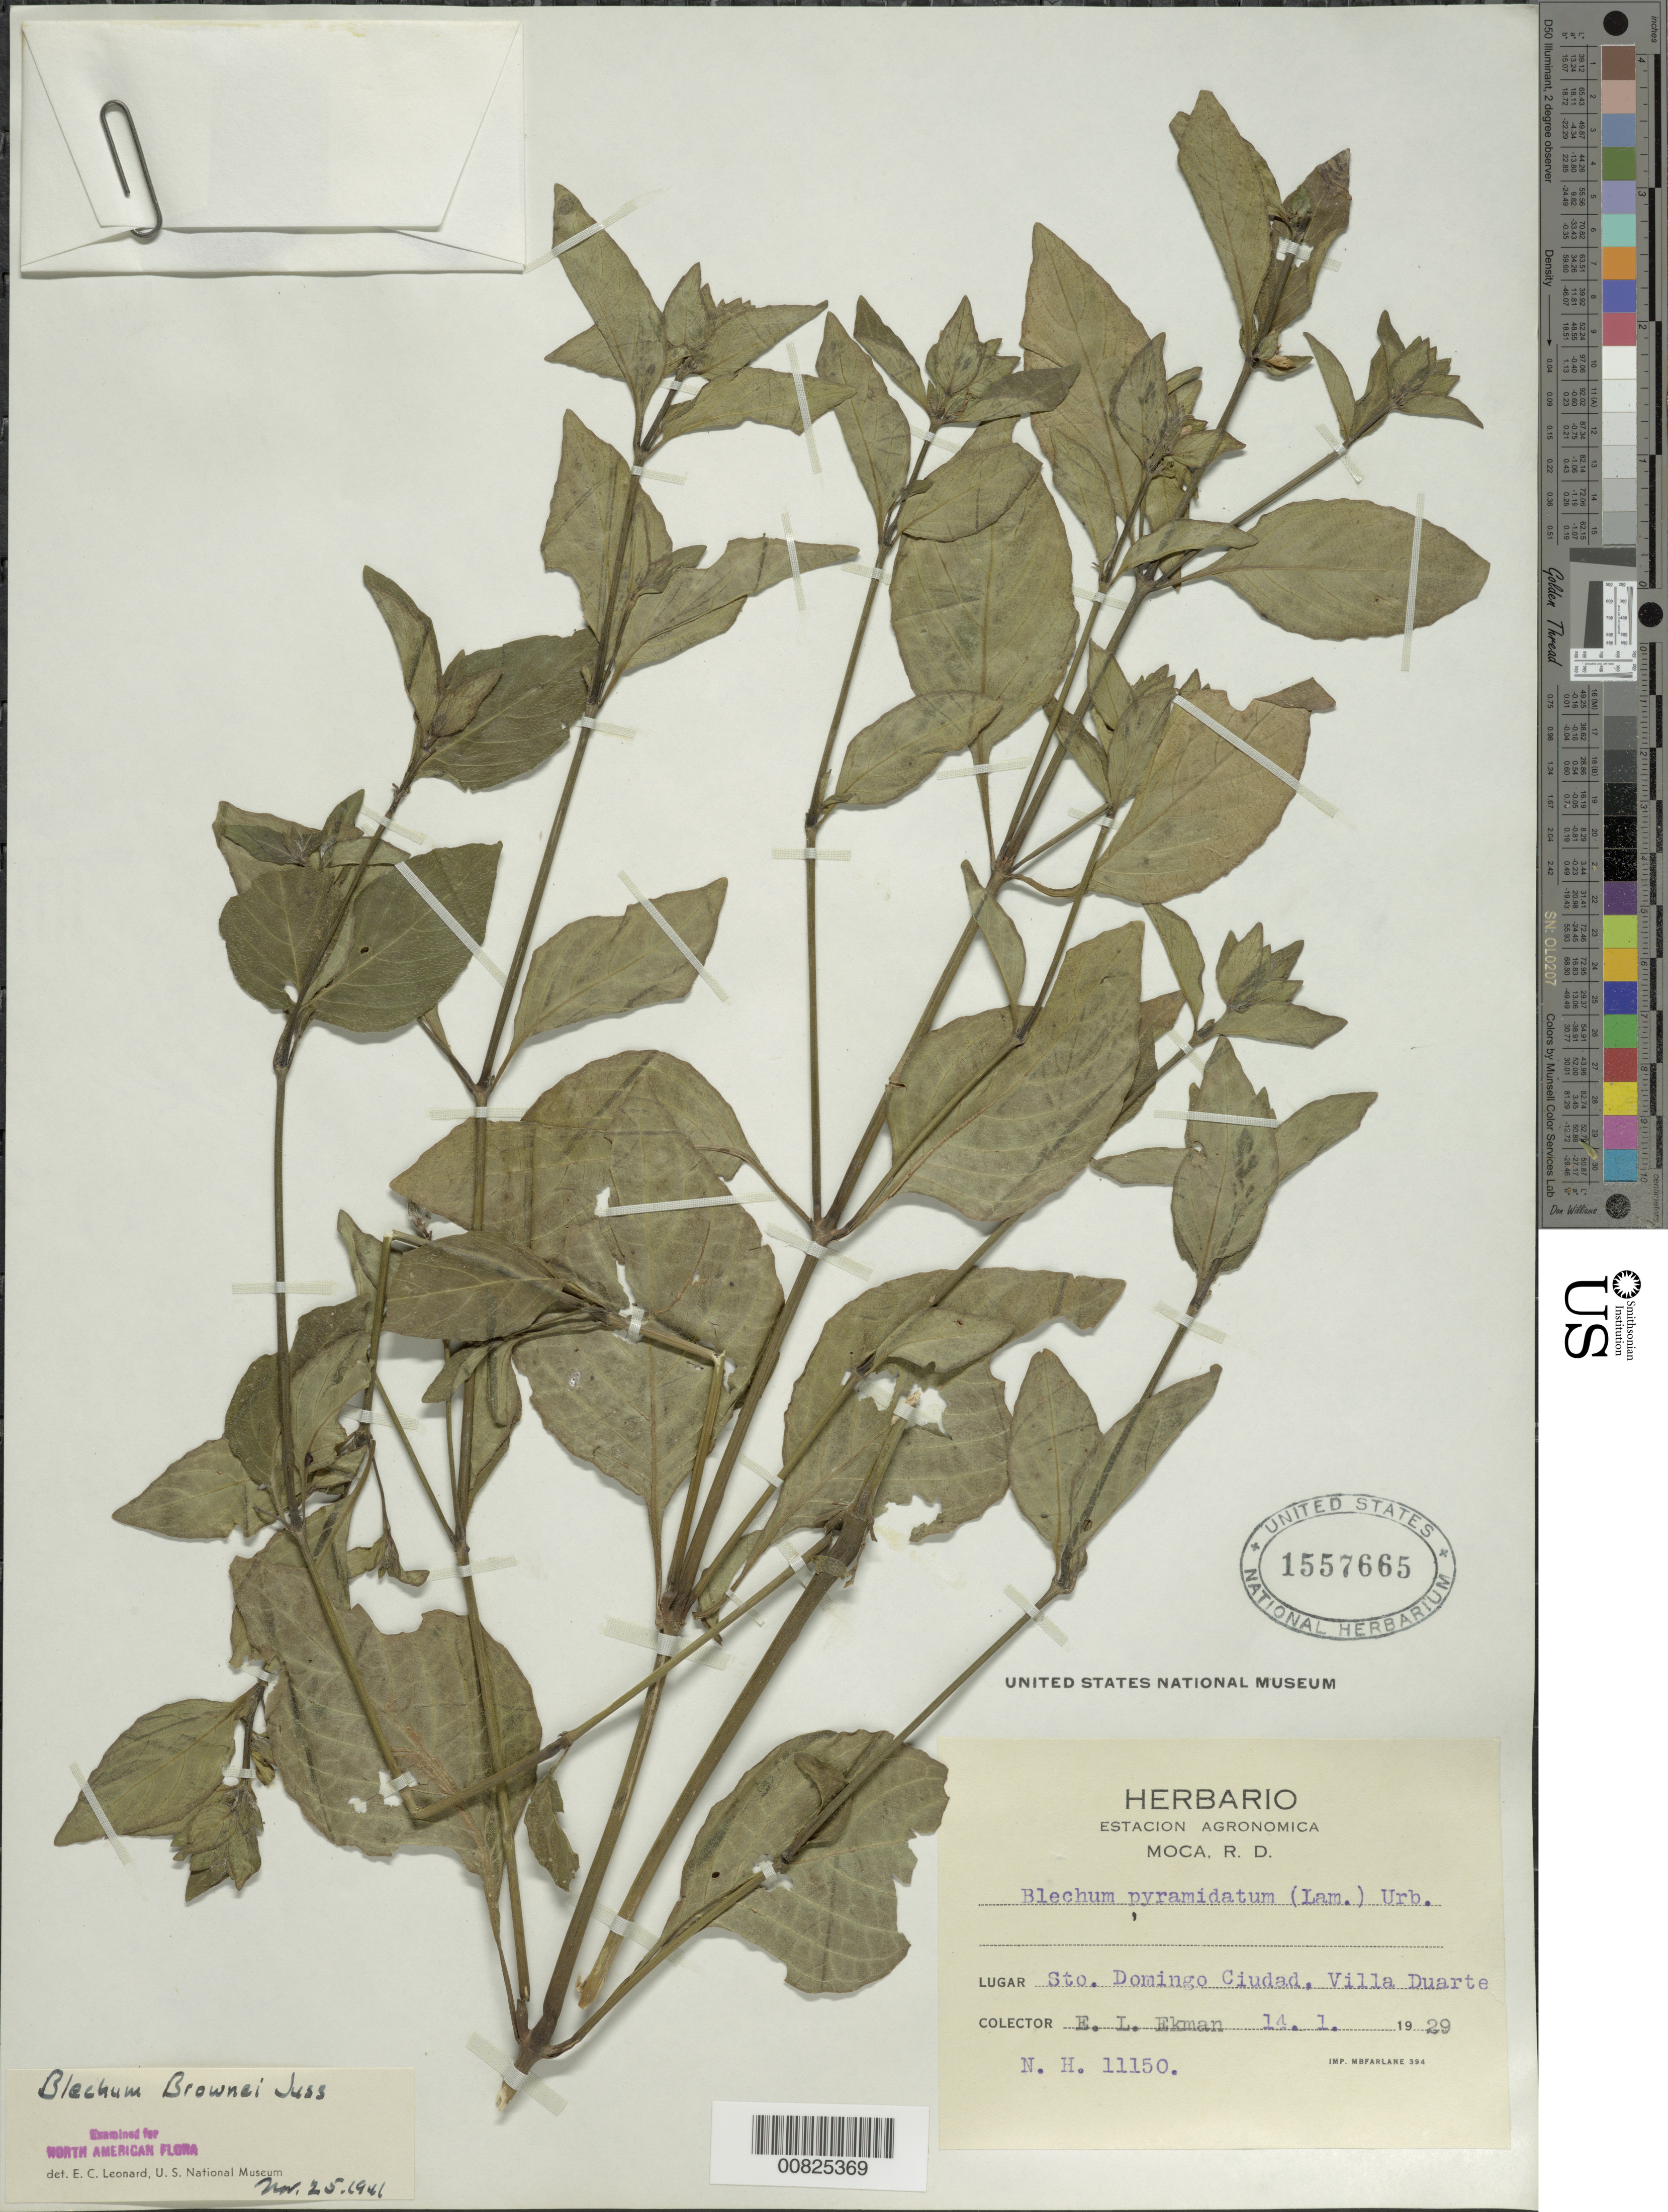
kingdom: Plantae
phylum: Tracheophyta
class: Magnoliopsida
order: Lamiales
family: Acanthaceae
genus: Blechum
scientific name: Blechum pyramidatum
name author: (Lam.) Urb.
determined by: Leonard, Emery C., (US)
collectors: E. L. Ekman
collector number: H 11150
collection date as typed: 14 Jan 1929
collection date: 1929-01-14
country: Dominican Republic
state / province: Distrito Nacional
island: Hispaniola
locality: Santo Domingo City, Villa Duarte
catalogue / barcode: US 1557665